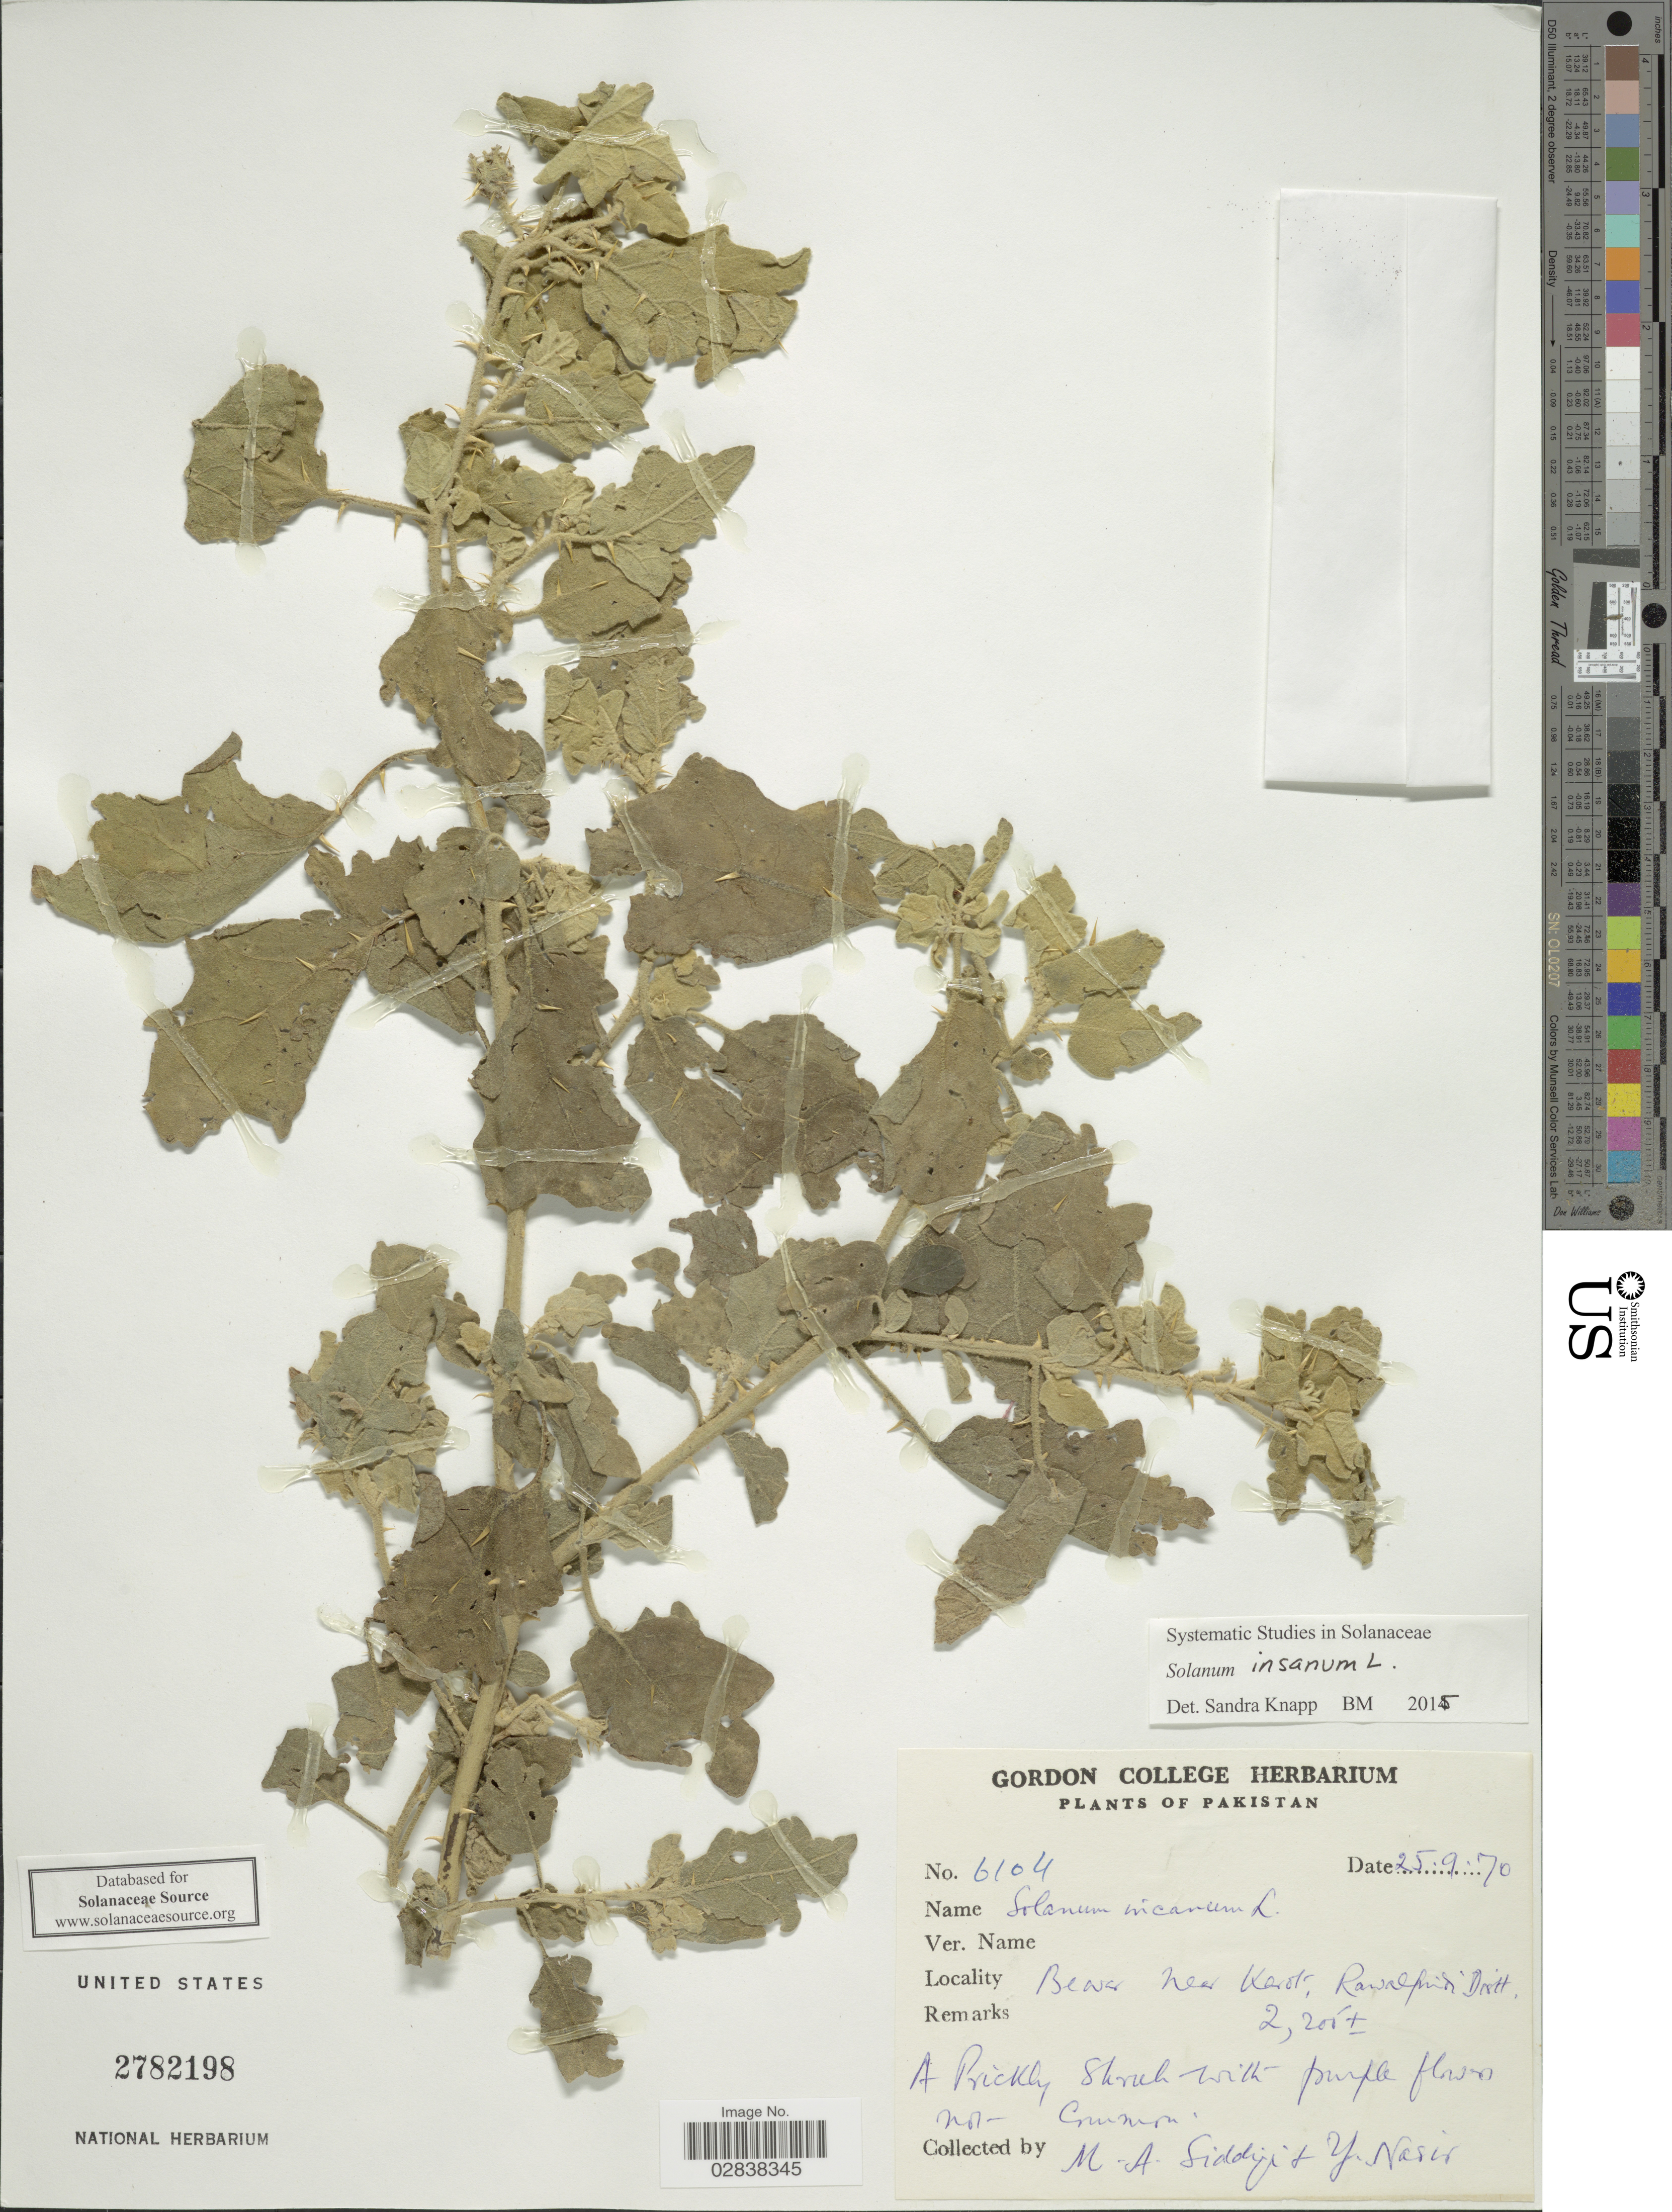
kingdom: Plantae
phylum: Tracheophyta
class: Magnoliopsida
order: Solanales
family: Solanaceae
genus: Solanum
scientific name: Solanum incanum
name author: L.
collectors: M. Siddiqi & Y. Nasir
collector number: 6104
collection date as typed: Transcribed d/m/y: 25/9/70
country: Pakistan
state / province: Punjab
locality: Bewa [interpreted] near Karot, Rawalpindi Dist.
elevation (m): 672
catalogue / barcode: US 2782198